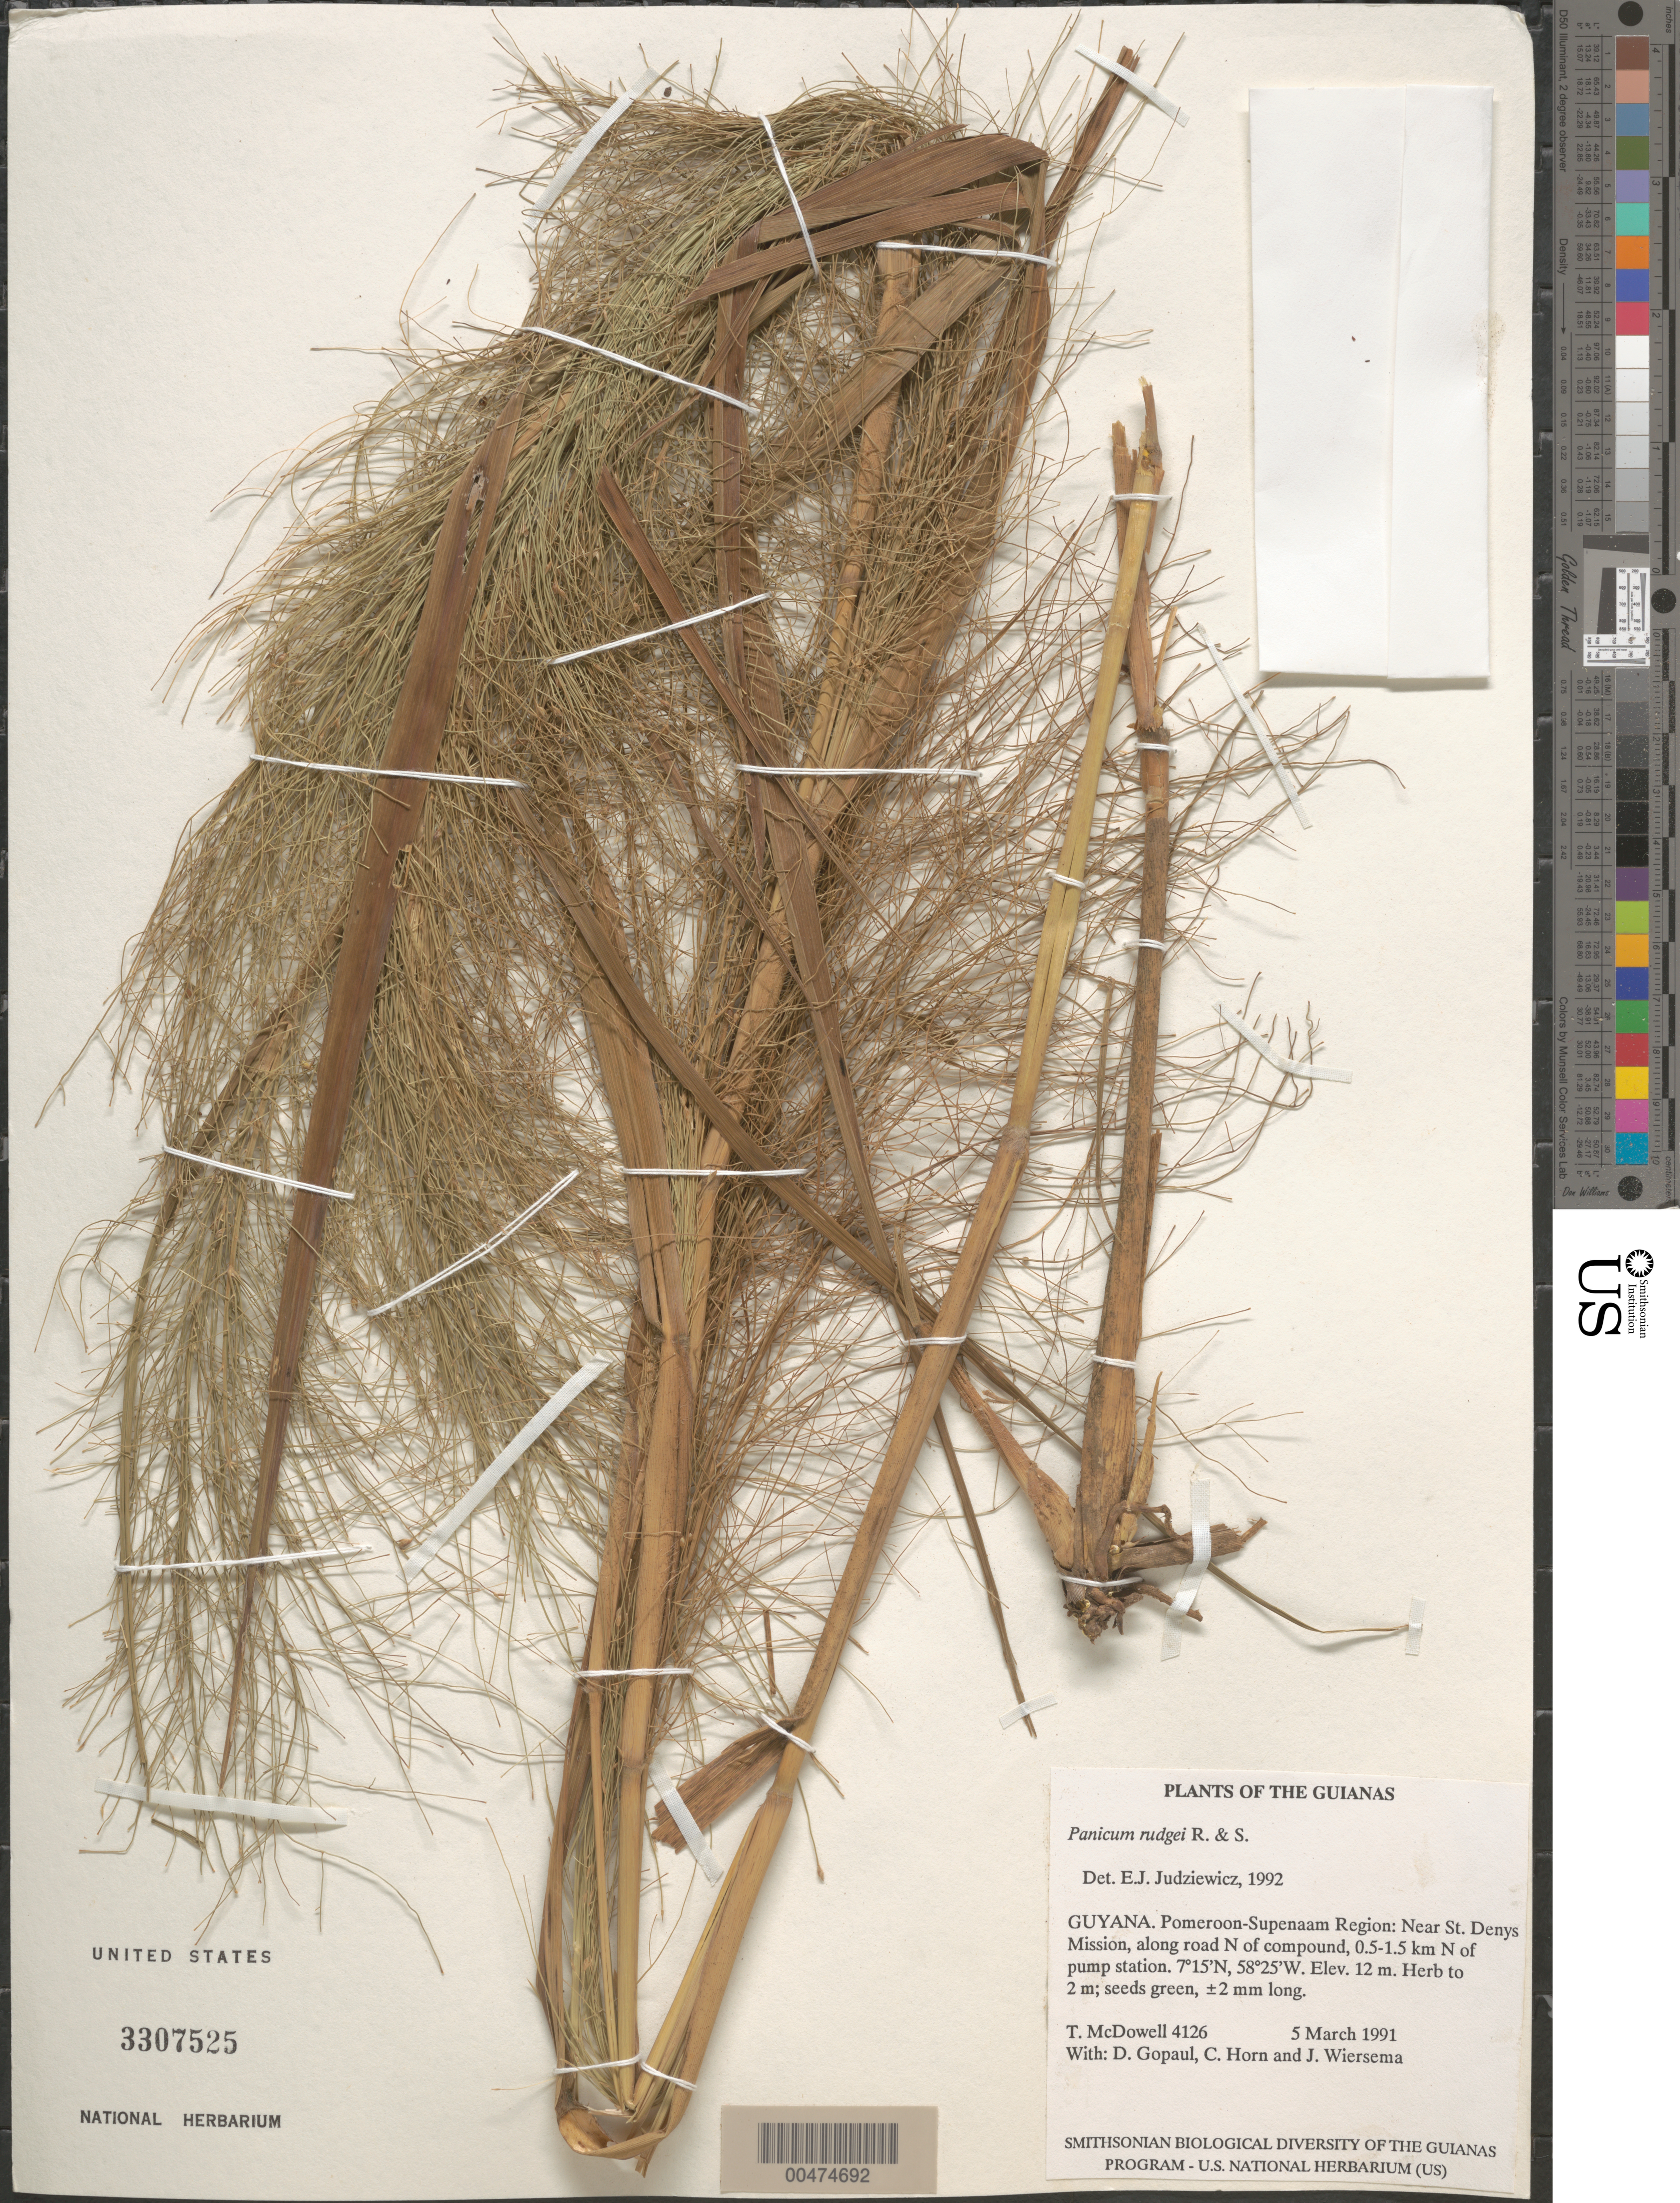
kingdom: Plantae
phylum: Tracheophyta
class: Liliopsida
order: Poales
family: Poaceae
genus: Panicum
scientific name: Panicum rudgei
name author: Roem. & Schult.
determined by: Judziewicz, E. J.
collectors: T. McDowell, D. Gopaul, C. N. Horn & J. H. Wiersema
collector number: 4126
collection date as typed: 5 March 1991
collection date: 1991-03-05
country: Guyana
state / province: Pomeroon-Supenaam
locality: Near St. Denys Mission, along road N of compound, 0.5-1.5 km N of pump station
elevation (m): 12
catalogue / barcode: US 3307525